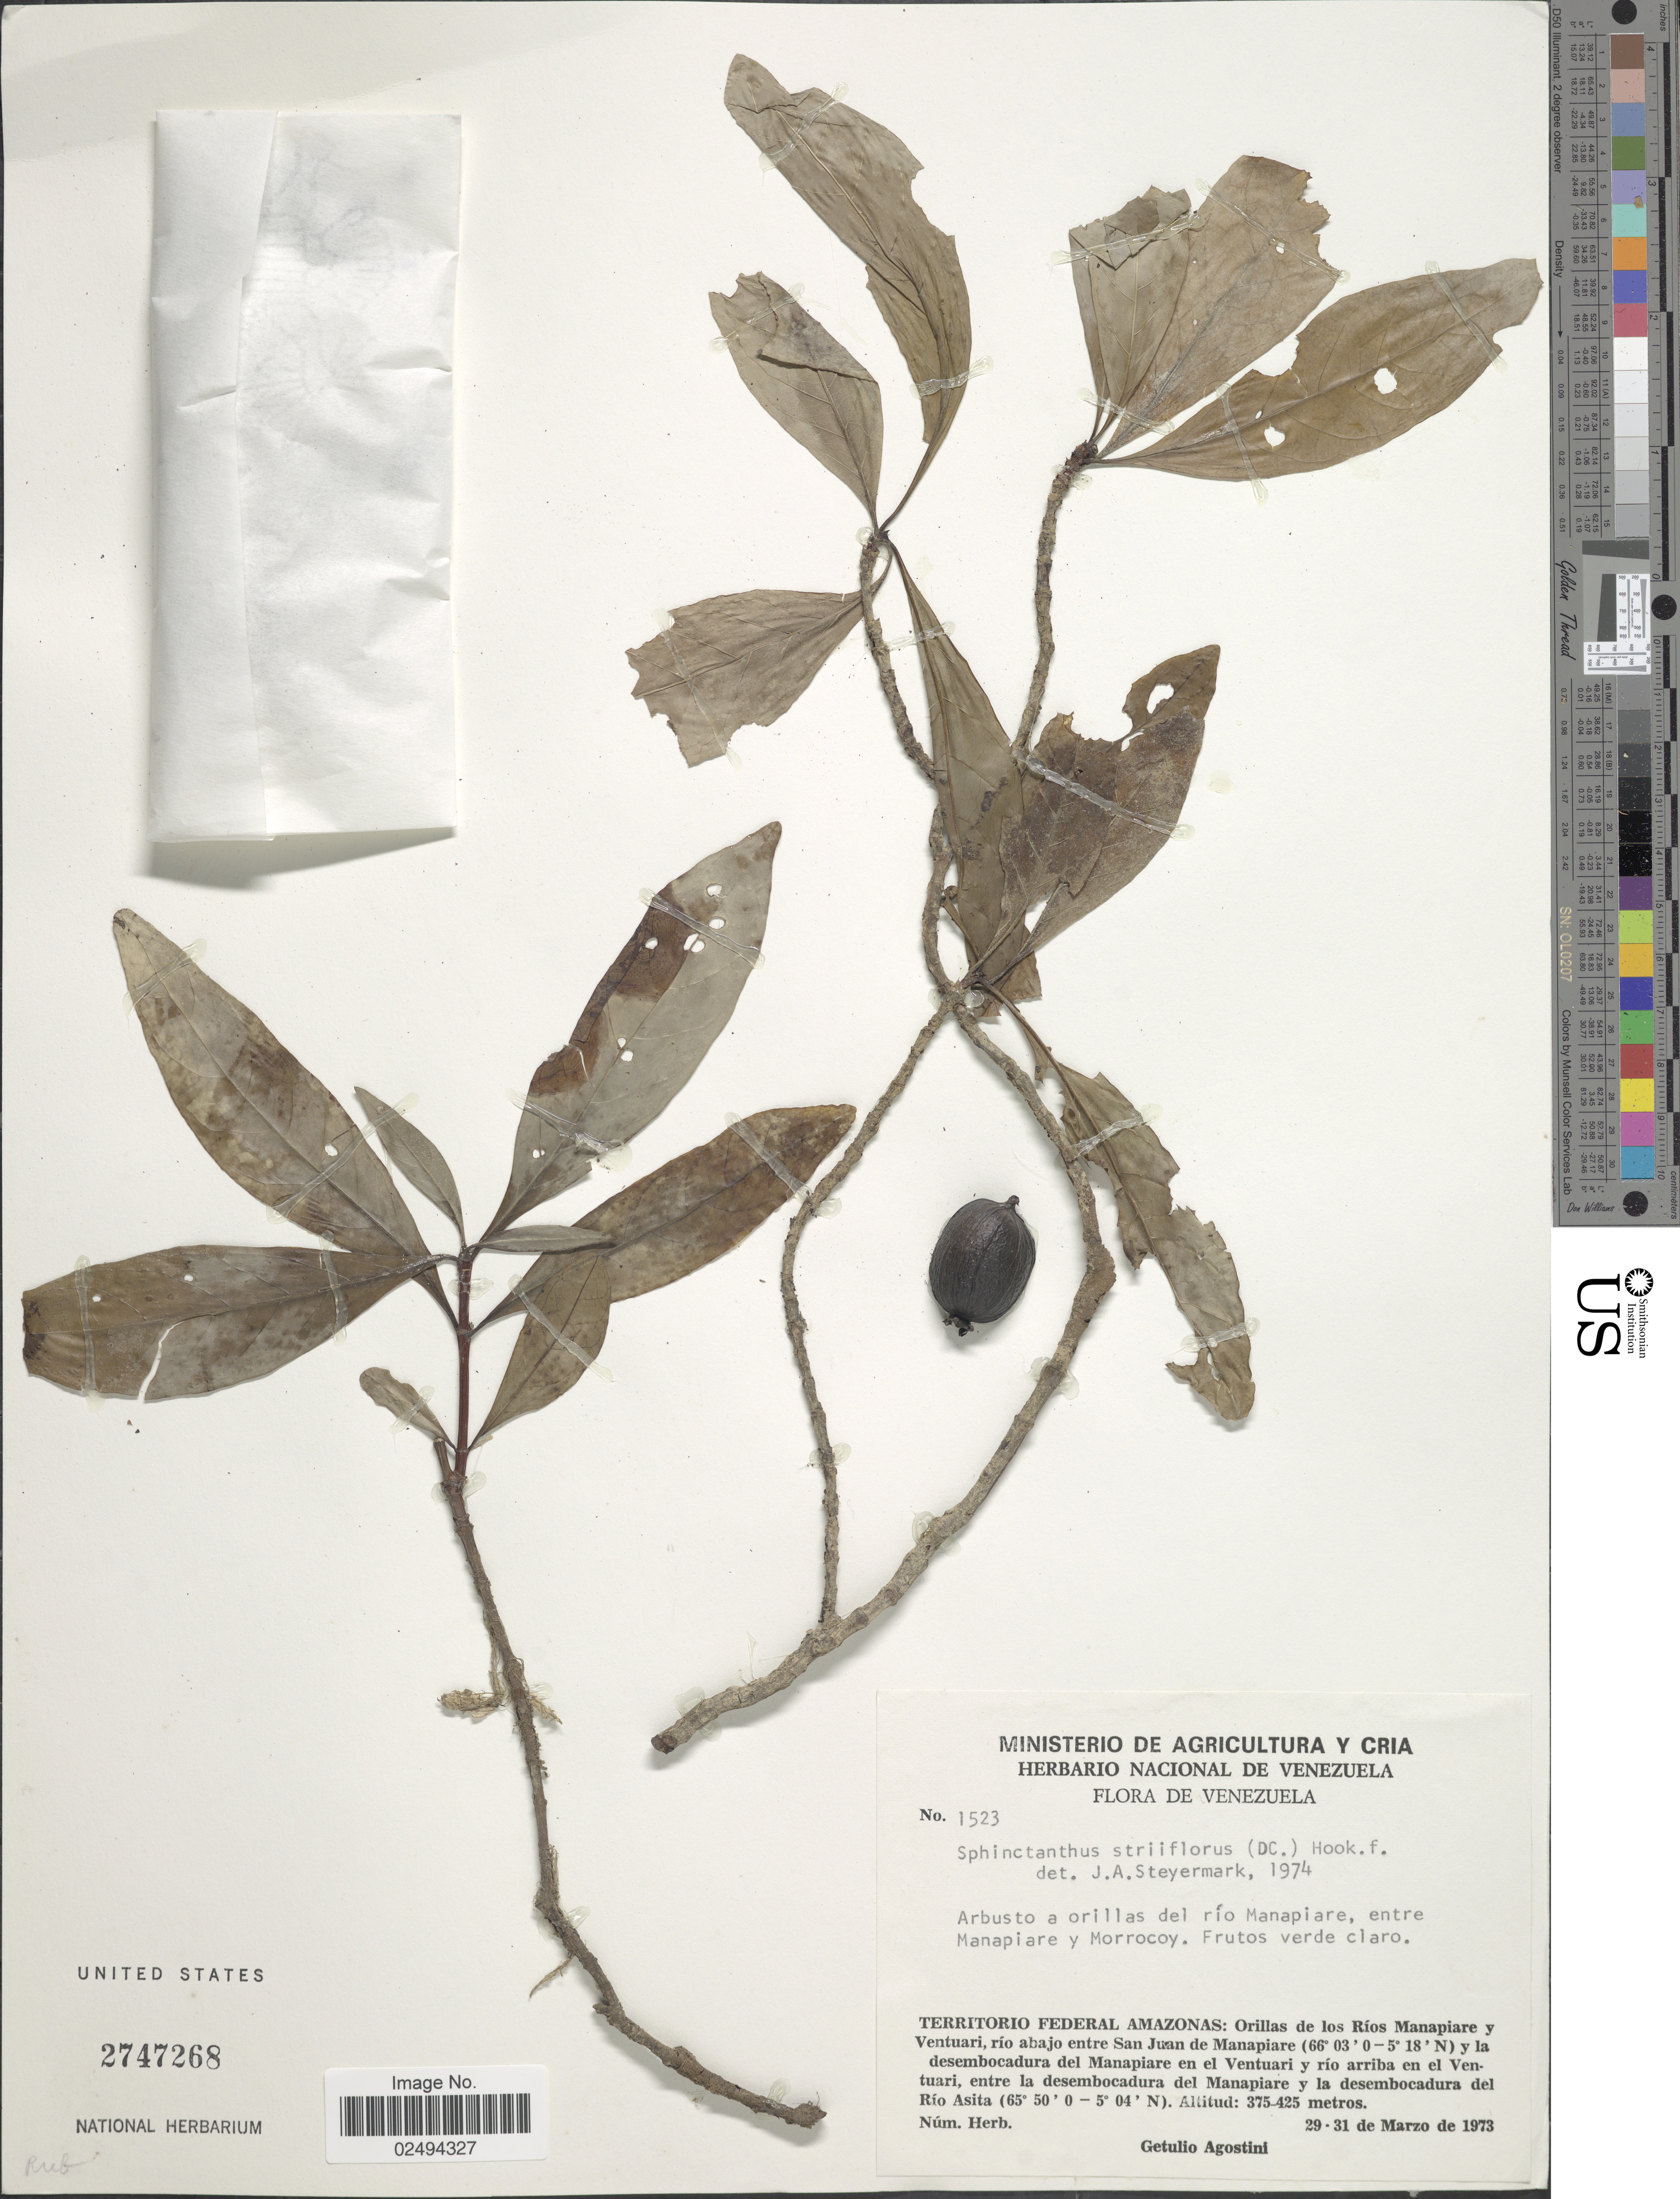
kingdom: Plantae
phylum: Tracheophyta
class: Magnoliopsida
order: Gentianales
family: Rubiaceae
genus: Sphinctanthus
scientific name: Sphinctanthus striiflorus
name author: (DC.) Hook. f. ex K. Schum.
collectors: G. Agostini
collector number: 1523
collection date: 1973-03-29/1973-03-31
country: Venezuela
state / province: Amazonas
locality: Territorio Federal Amazonas: Orillas de los Ríos Manapiare y Ventuari, río abajo entre San Juan de Manapiare y la desembocadura del Manapiare en el Ventuari y río arriba en el Ventuari, entre la desembocadura del Manapiare y la desembocadura del Río Asita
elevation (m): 375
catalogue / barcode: US 2747268